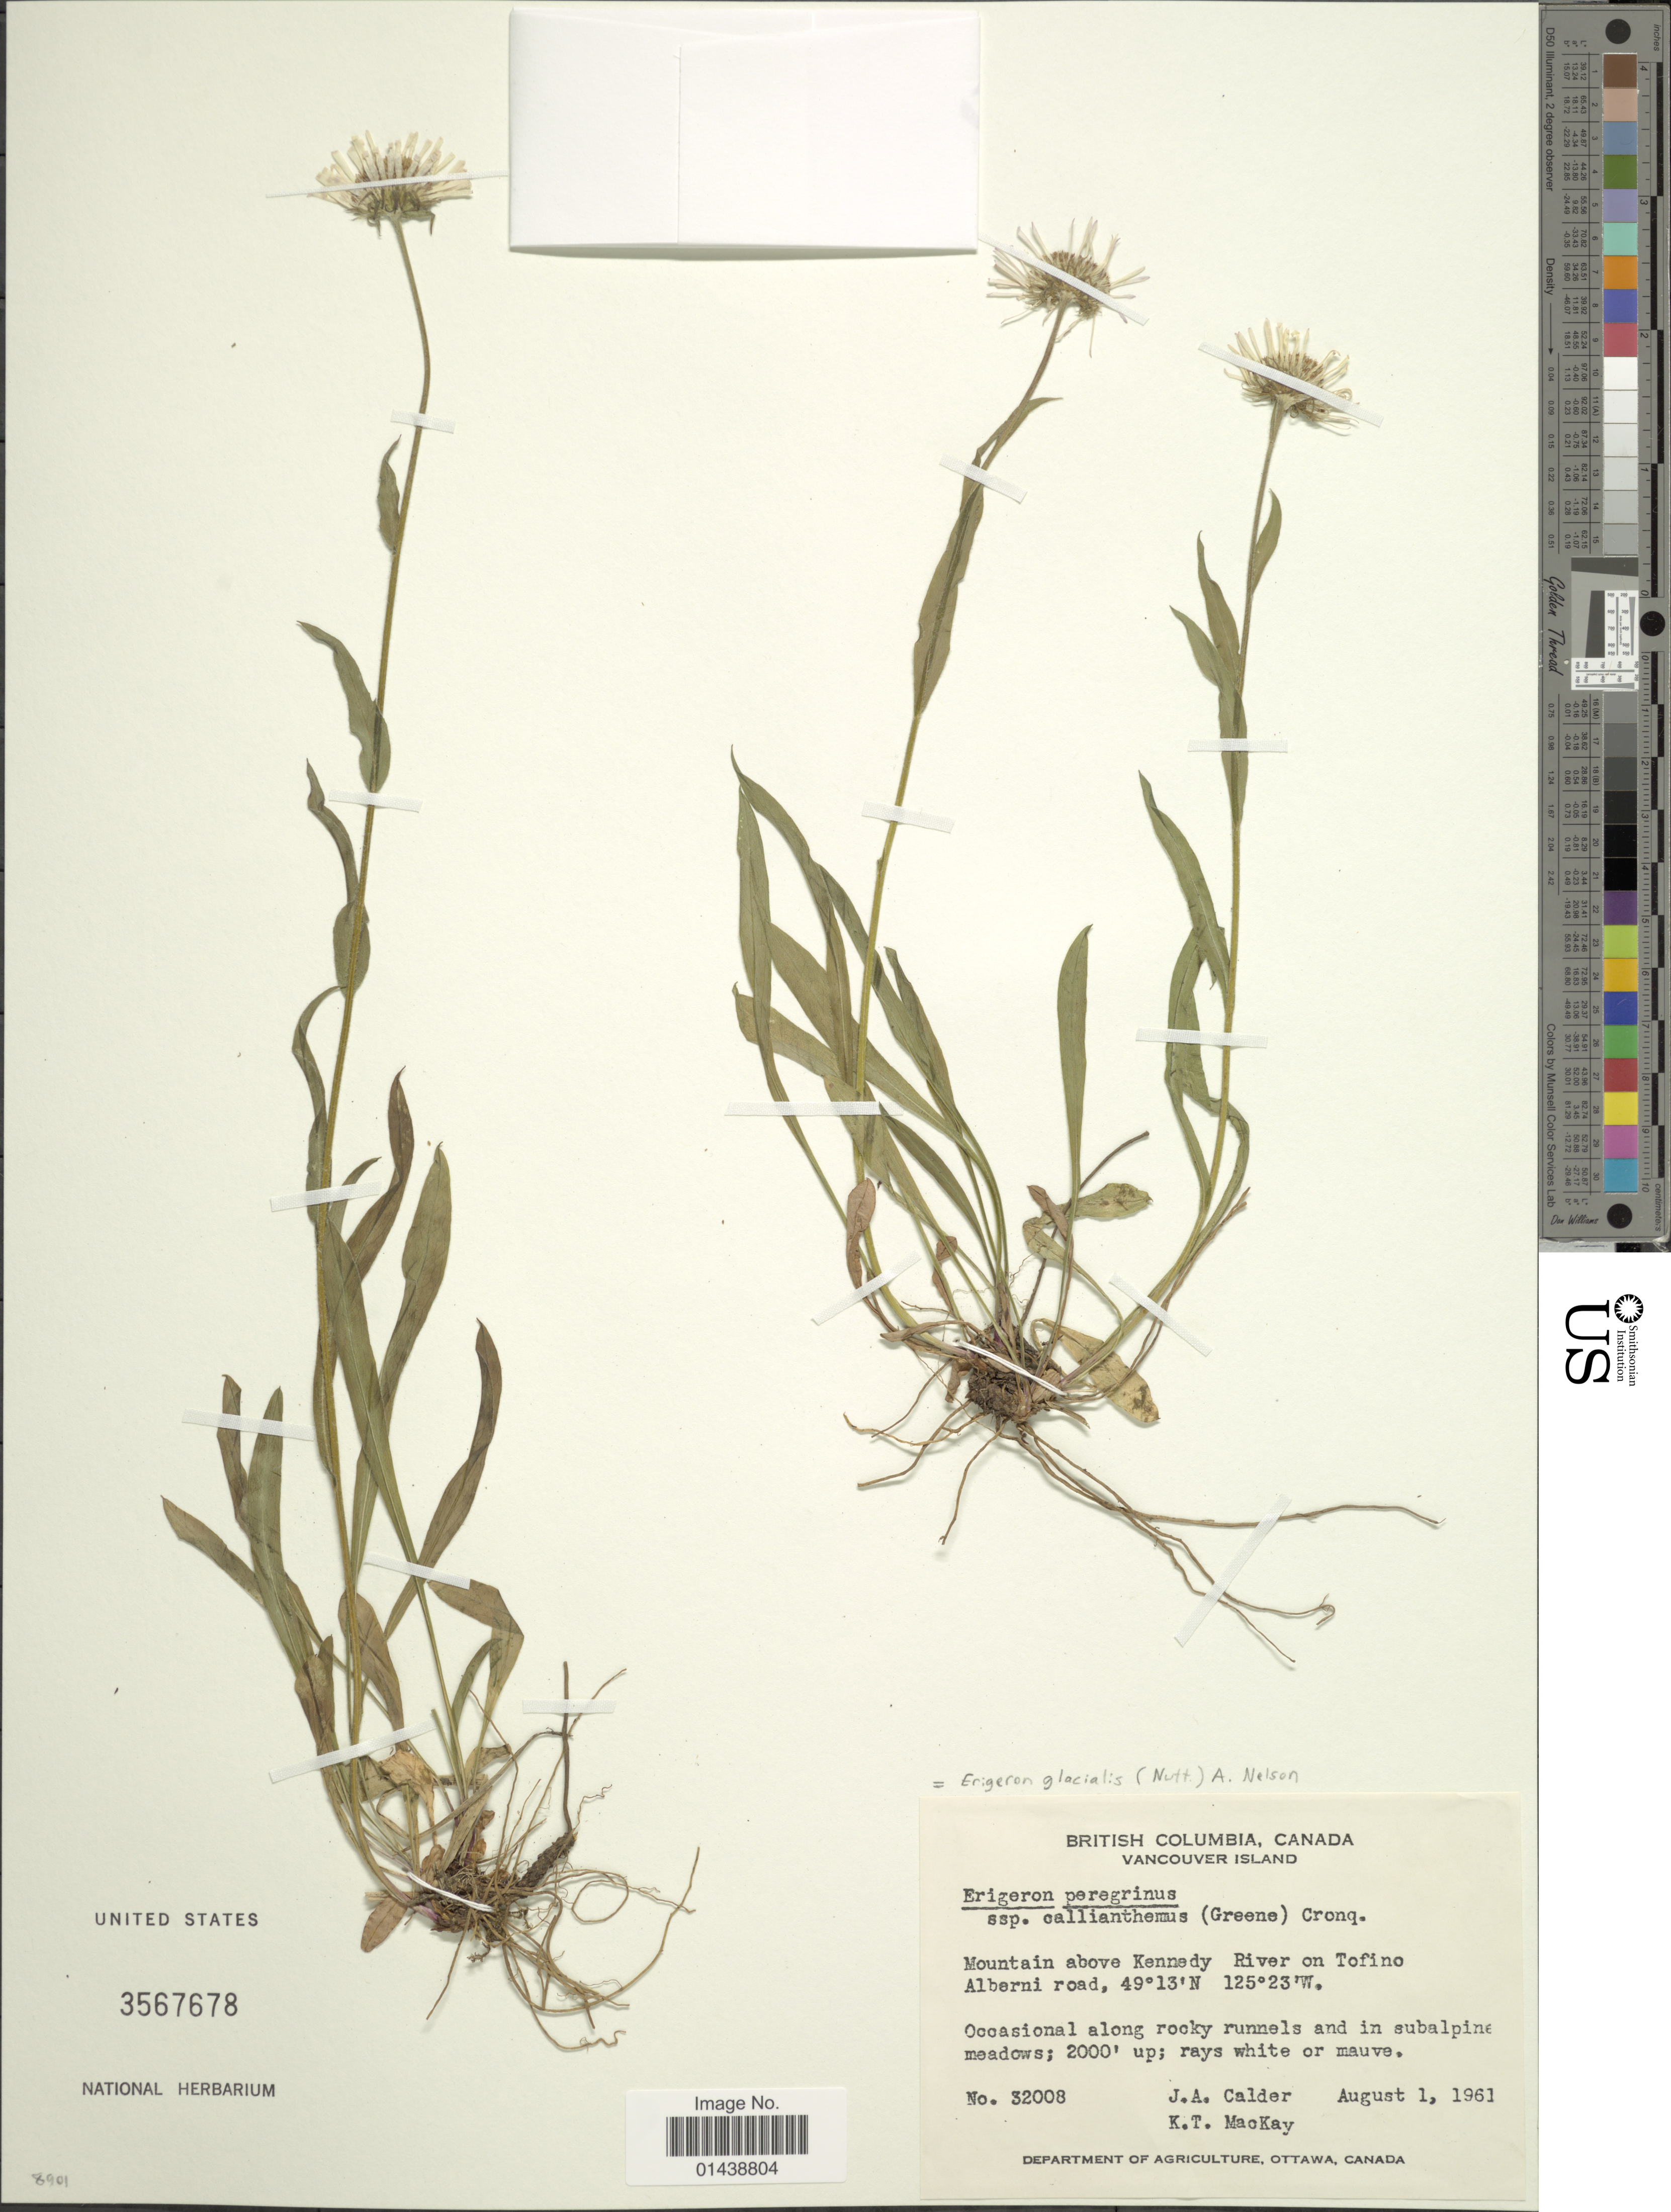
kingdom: Plantae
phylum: Tracheophyta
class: Magnoliopsida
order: Asterales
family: Asteraceae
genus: Erigeron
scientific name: Erigeron peregrinus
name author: (Banks ex Pursh) Greene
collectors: J. A. Calder & K. T. Mackay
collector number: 32008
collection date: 1961-08-01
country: Canada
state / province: British Columbia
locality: Vancouver Island. Mountain above Kennedy River on Tofino Alberni road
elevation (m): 610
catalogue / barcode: US 3567678